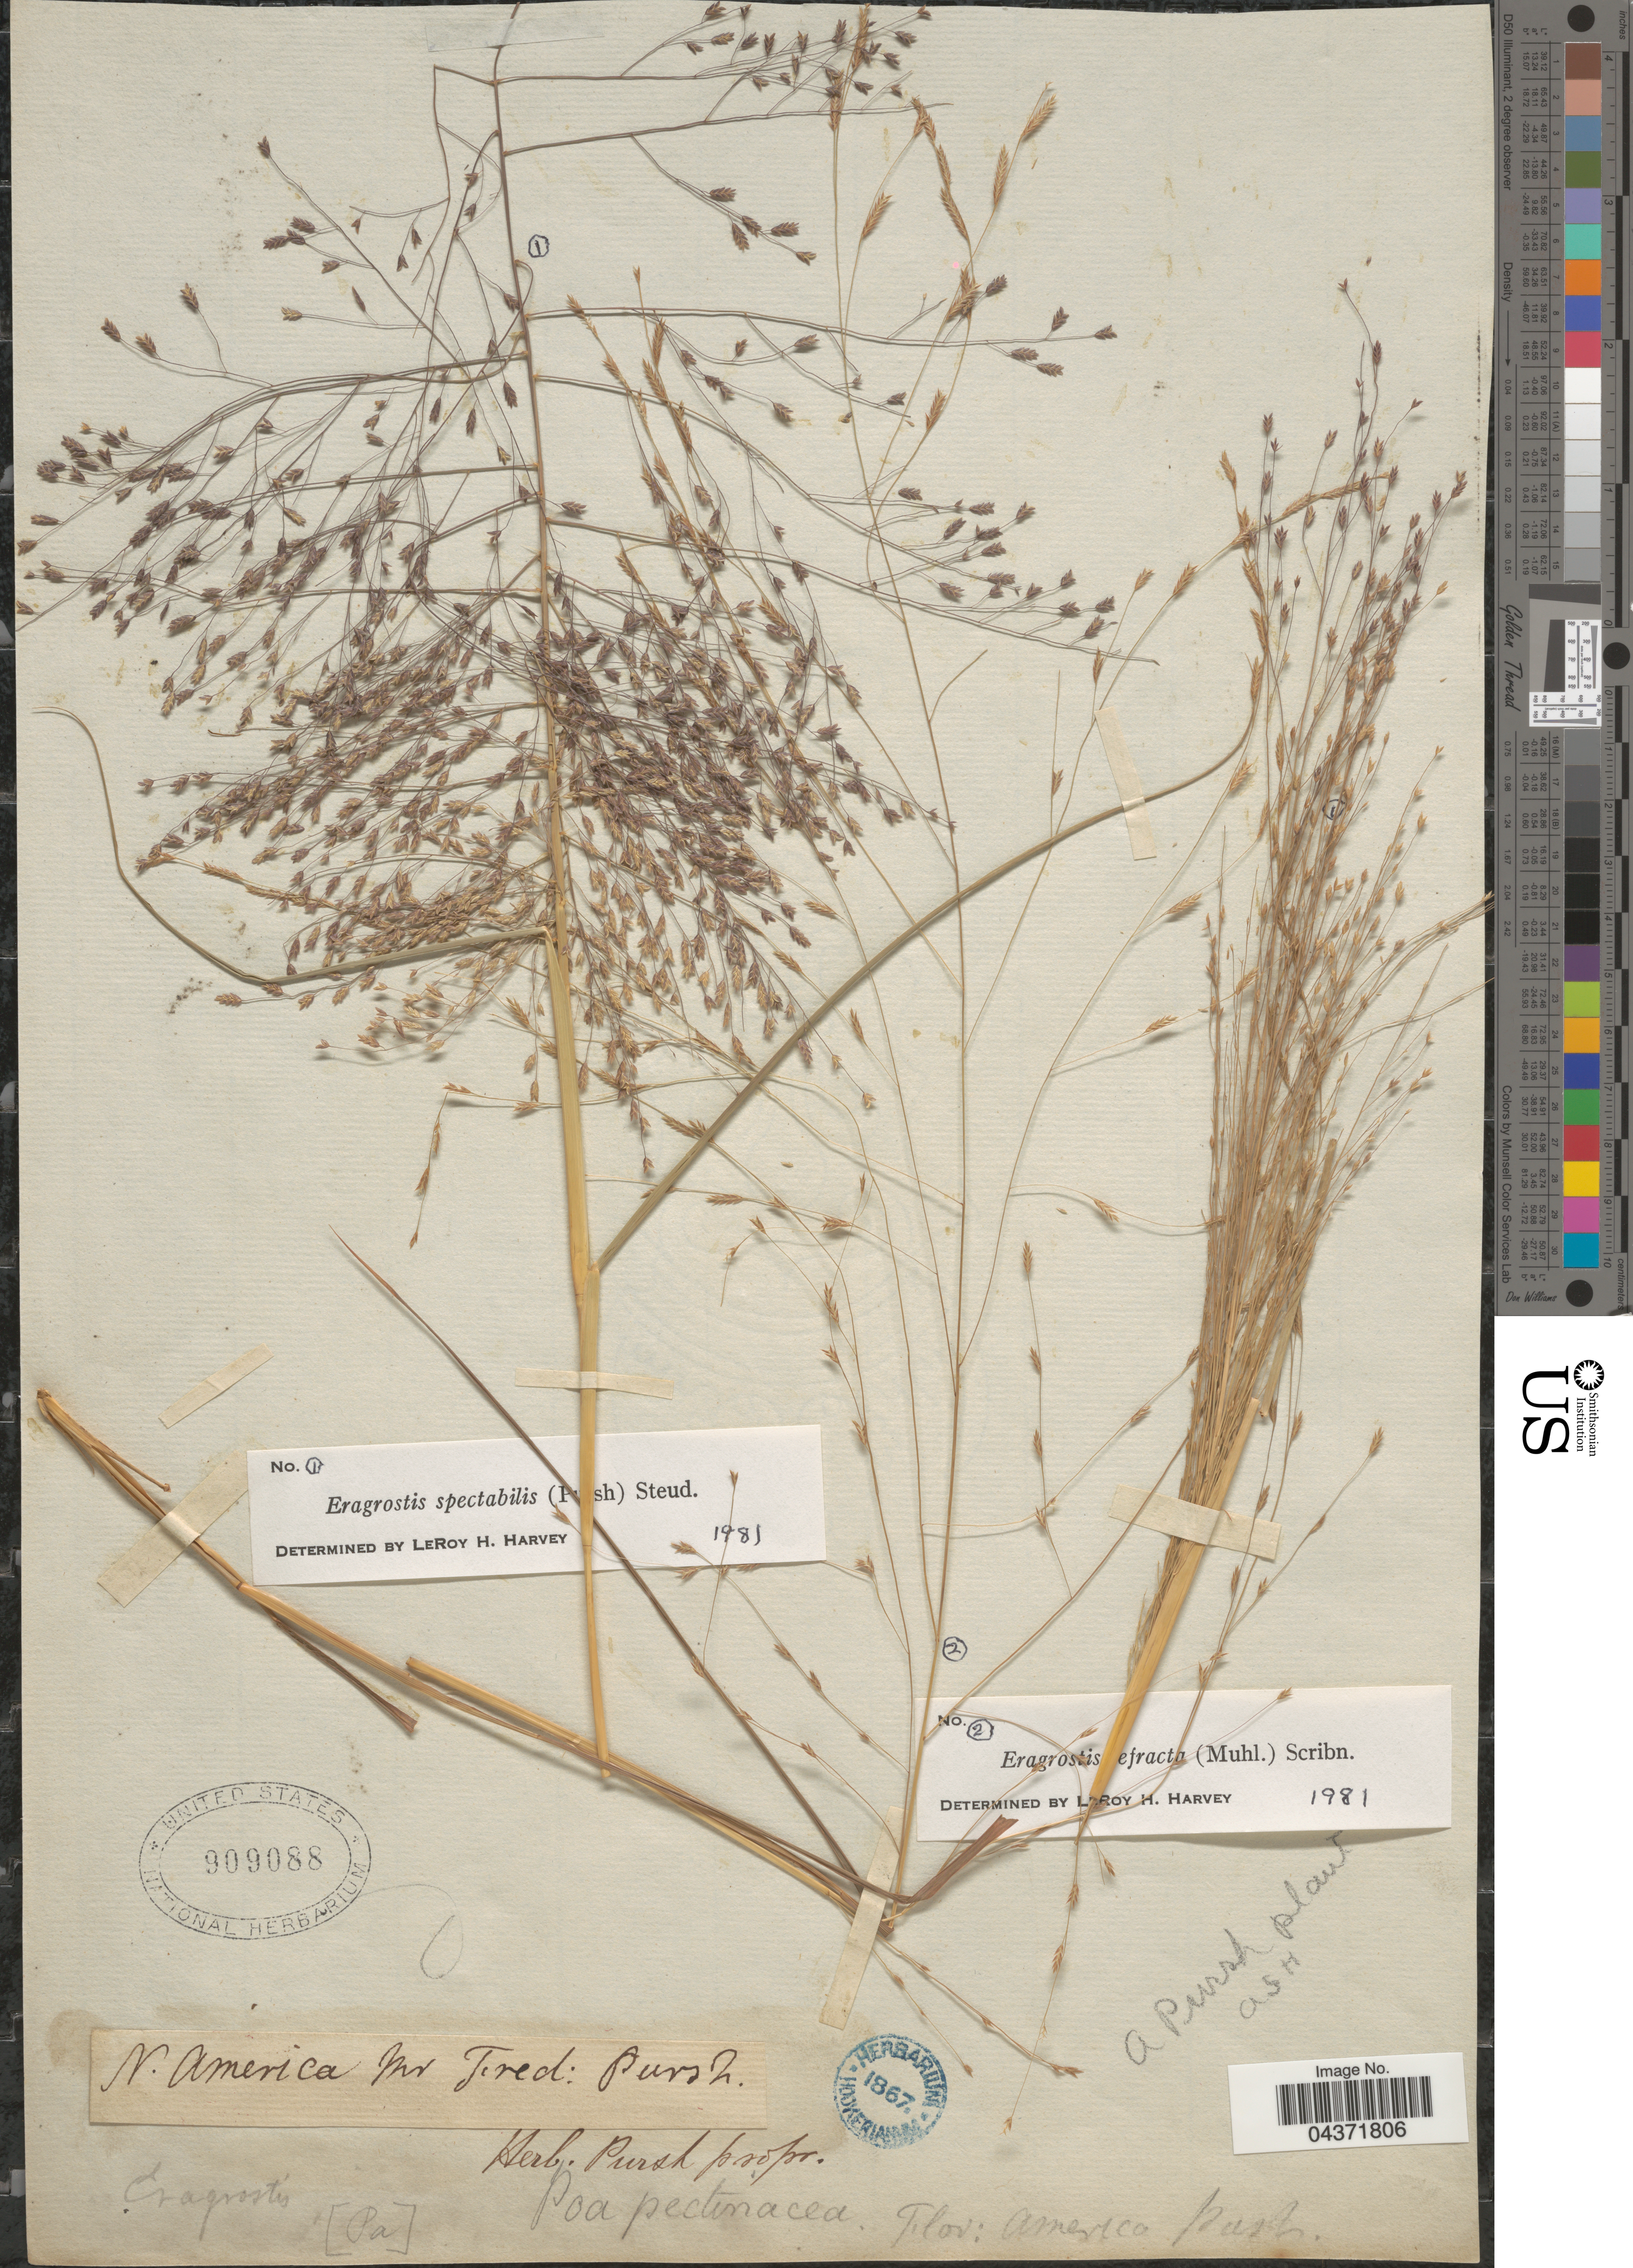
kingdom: Plantae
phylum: Tracheophyta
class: Liliopsida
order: Poales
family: Poaceae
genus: Eragrostis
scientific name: Eragrostis spectabilis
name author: (Pursh) Steud.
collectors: F. Pursh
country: United States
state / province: Pennsylvania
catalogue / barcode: US 909088